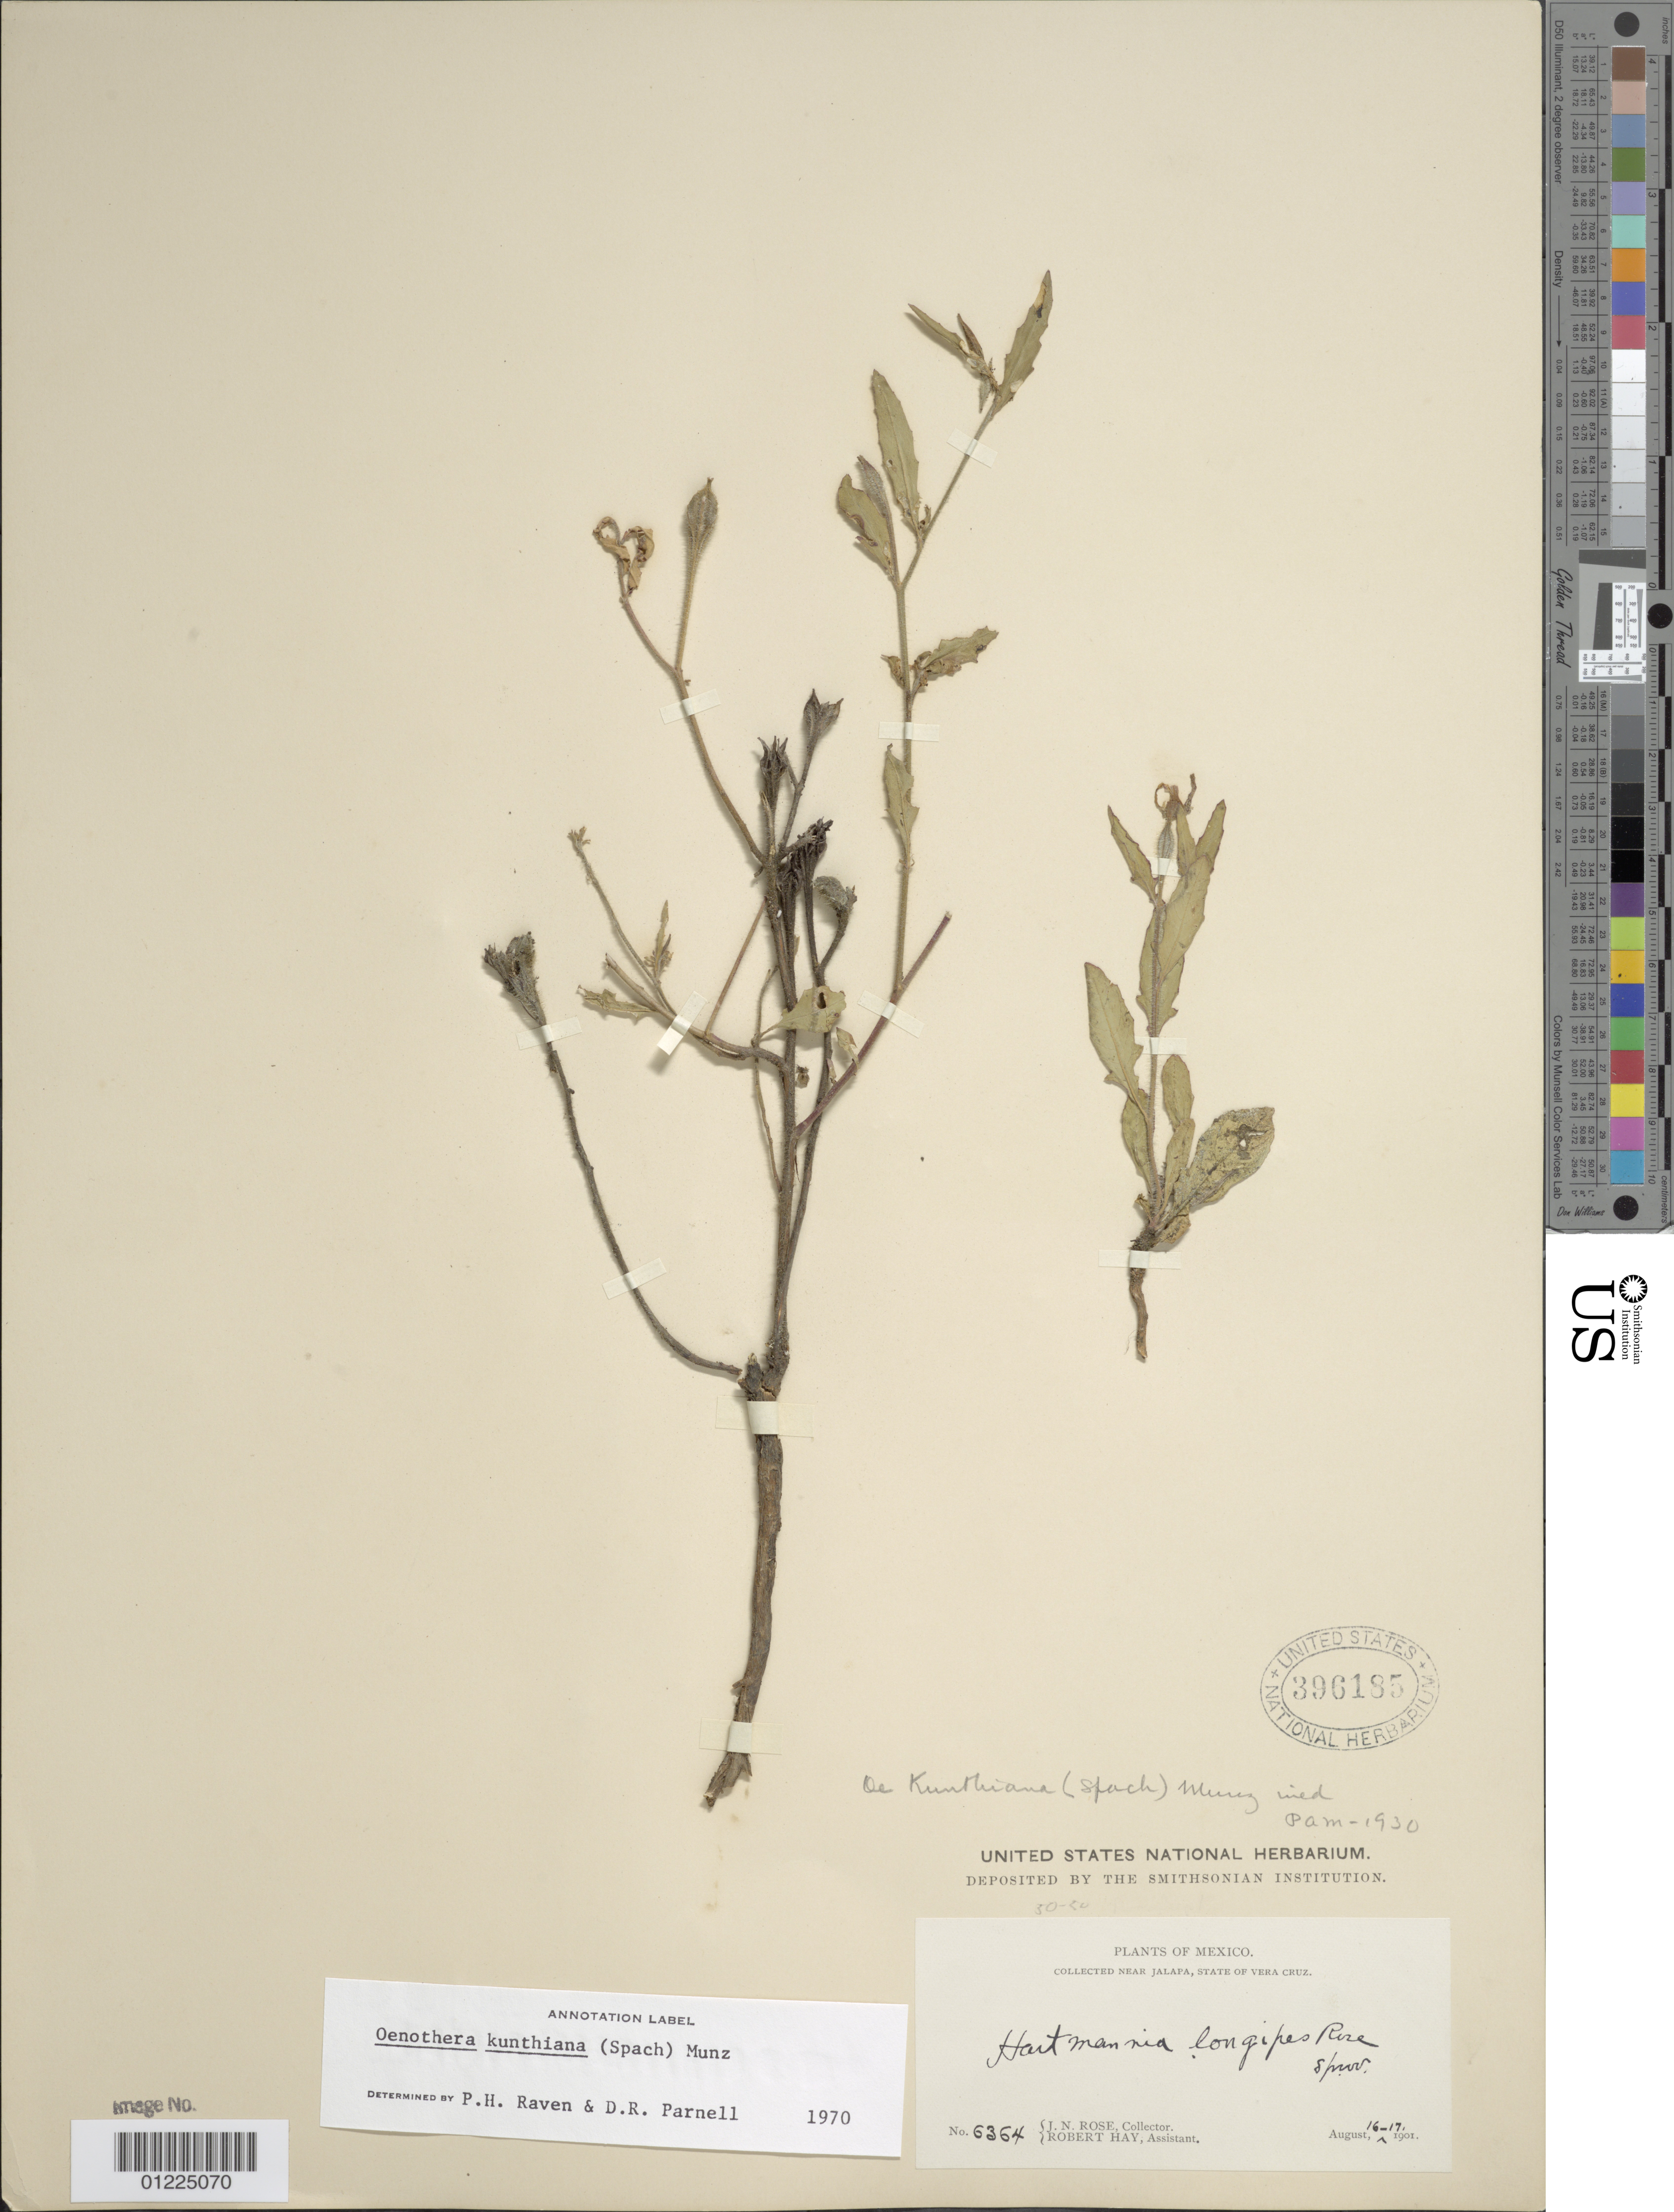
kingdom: Plantae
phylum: Tracheophyta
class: Magnoliopsida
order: Myrtales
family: Onagraceae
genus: Oenothera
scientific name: Oenothera kunthiana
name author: (Spach) Munz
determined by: Raven, P. H.; Parnell, D. R.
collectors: J. N. Rose & R. Hay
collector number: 6364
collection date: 1901-08-16,1901-08-17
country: Mexico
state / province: Veracruz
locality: near Jalapa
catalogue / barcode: US 396185